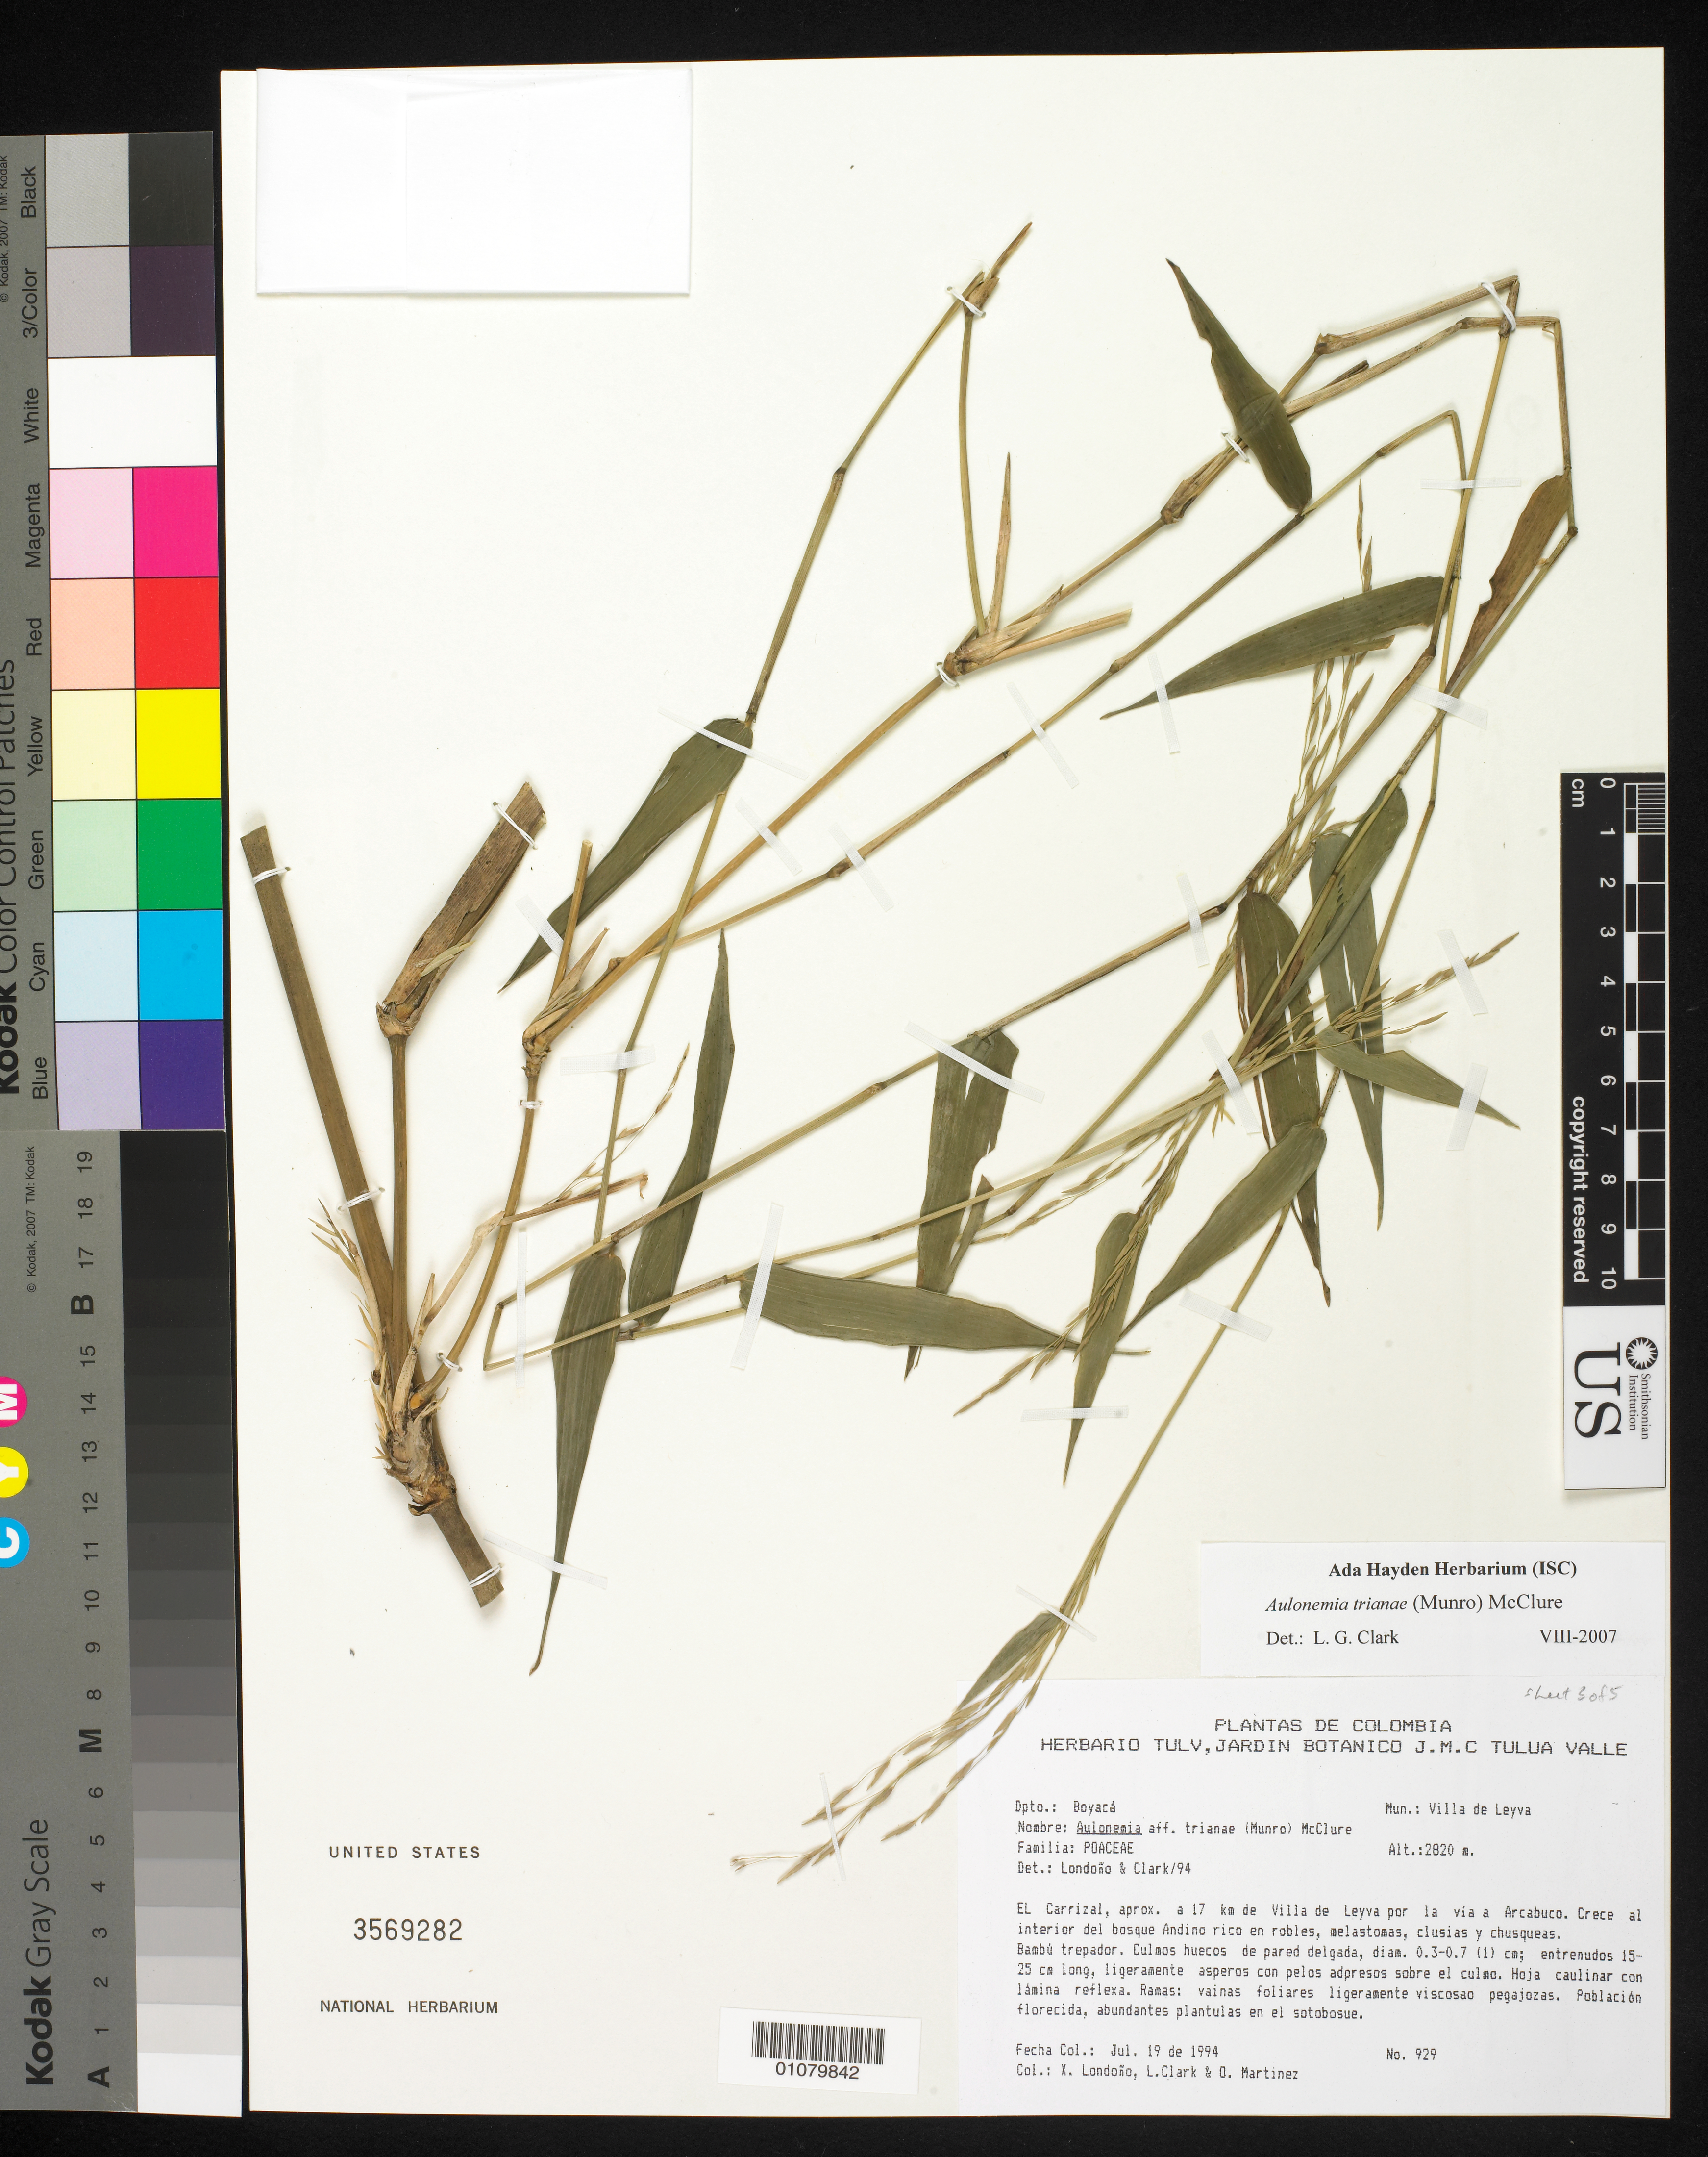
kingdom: Plantae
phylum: Tracheophyta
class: Liliopsida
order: Poales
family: Poaceae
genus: Aulonemia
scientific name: Aulonemia trianae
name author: (Munro) McClure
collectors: X. Londoño, J. L. Clark & O. Martinez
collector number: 929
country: Colombia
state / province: Boyacá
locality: El Carrizal, Villa de Leyva, via Arcabuco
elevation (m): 2820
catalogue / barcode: US 3569282